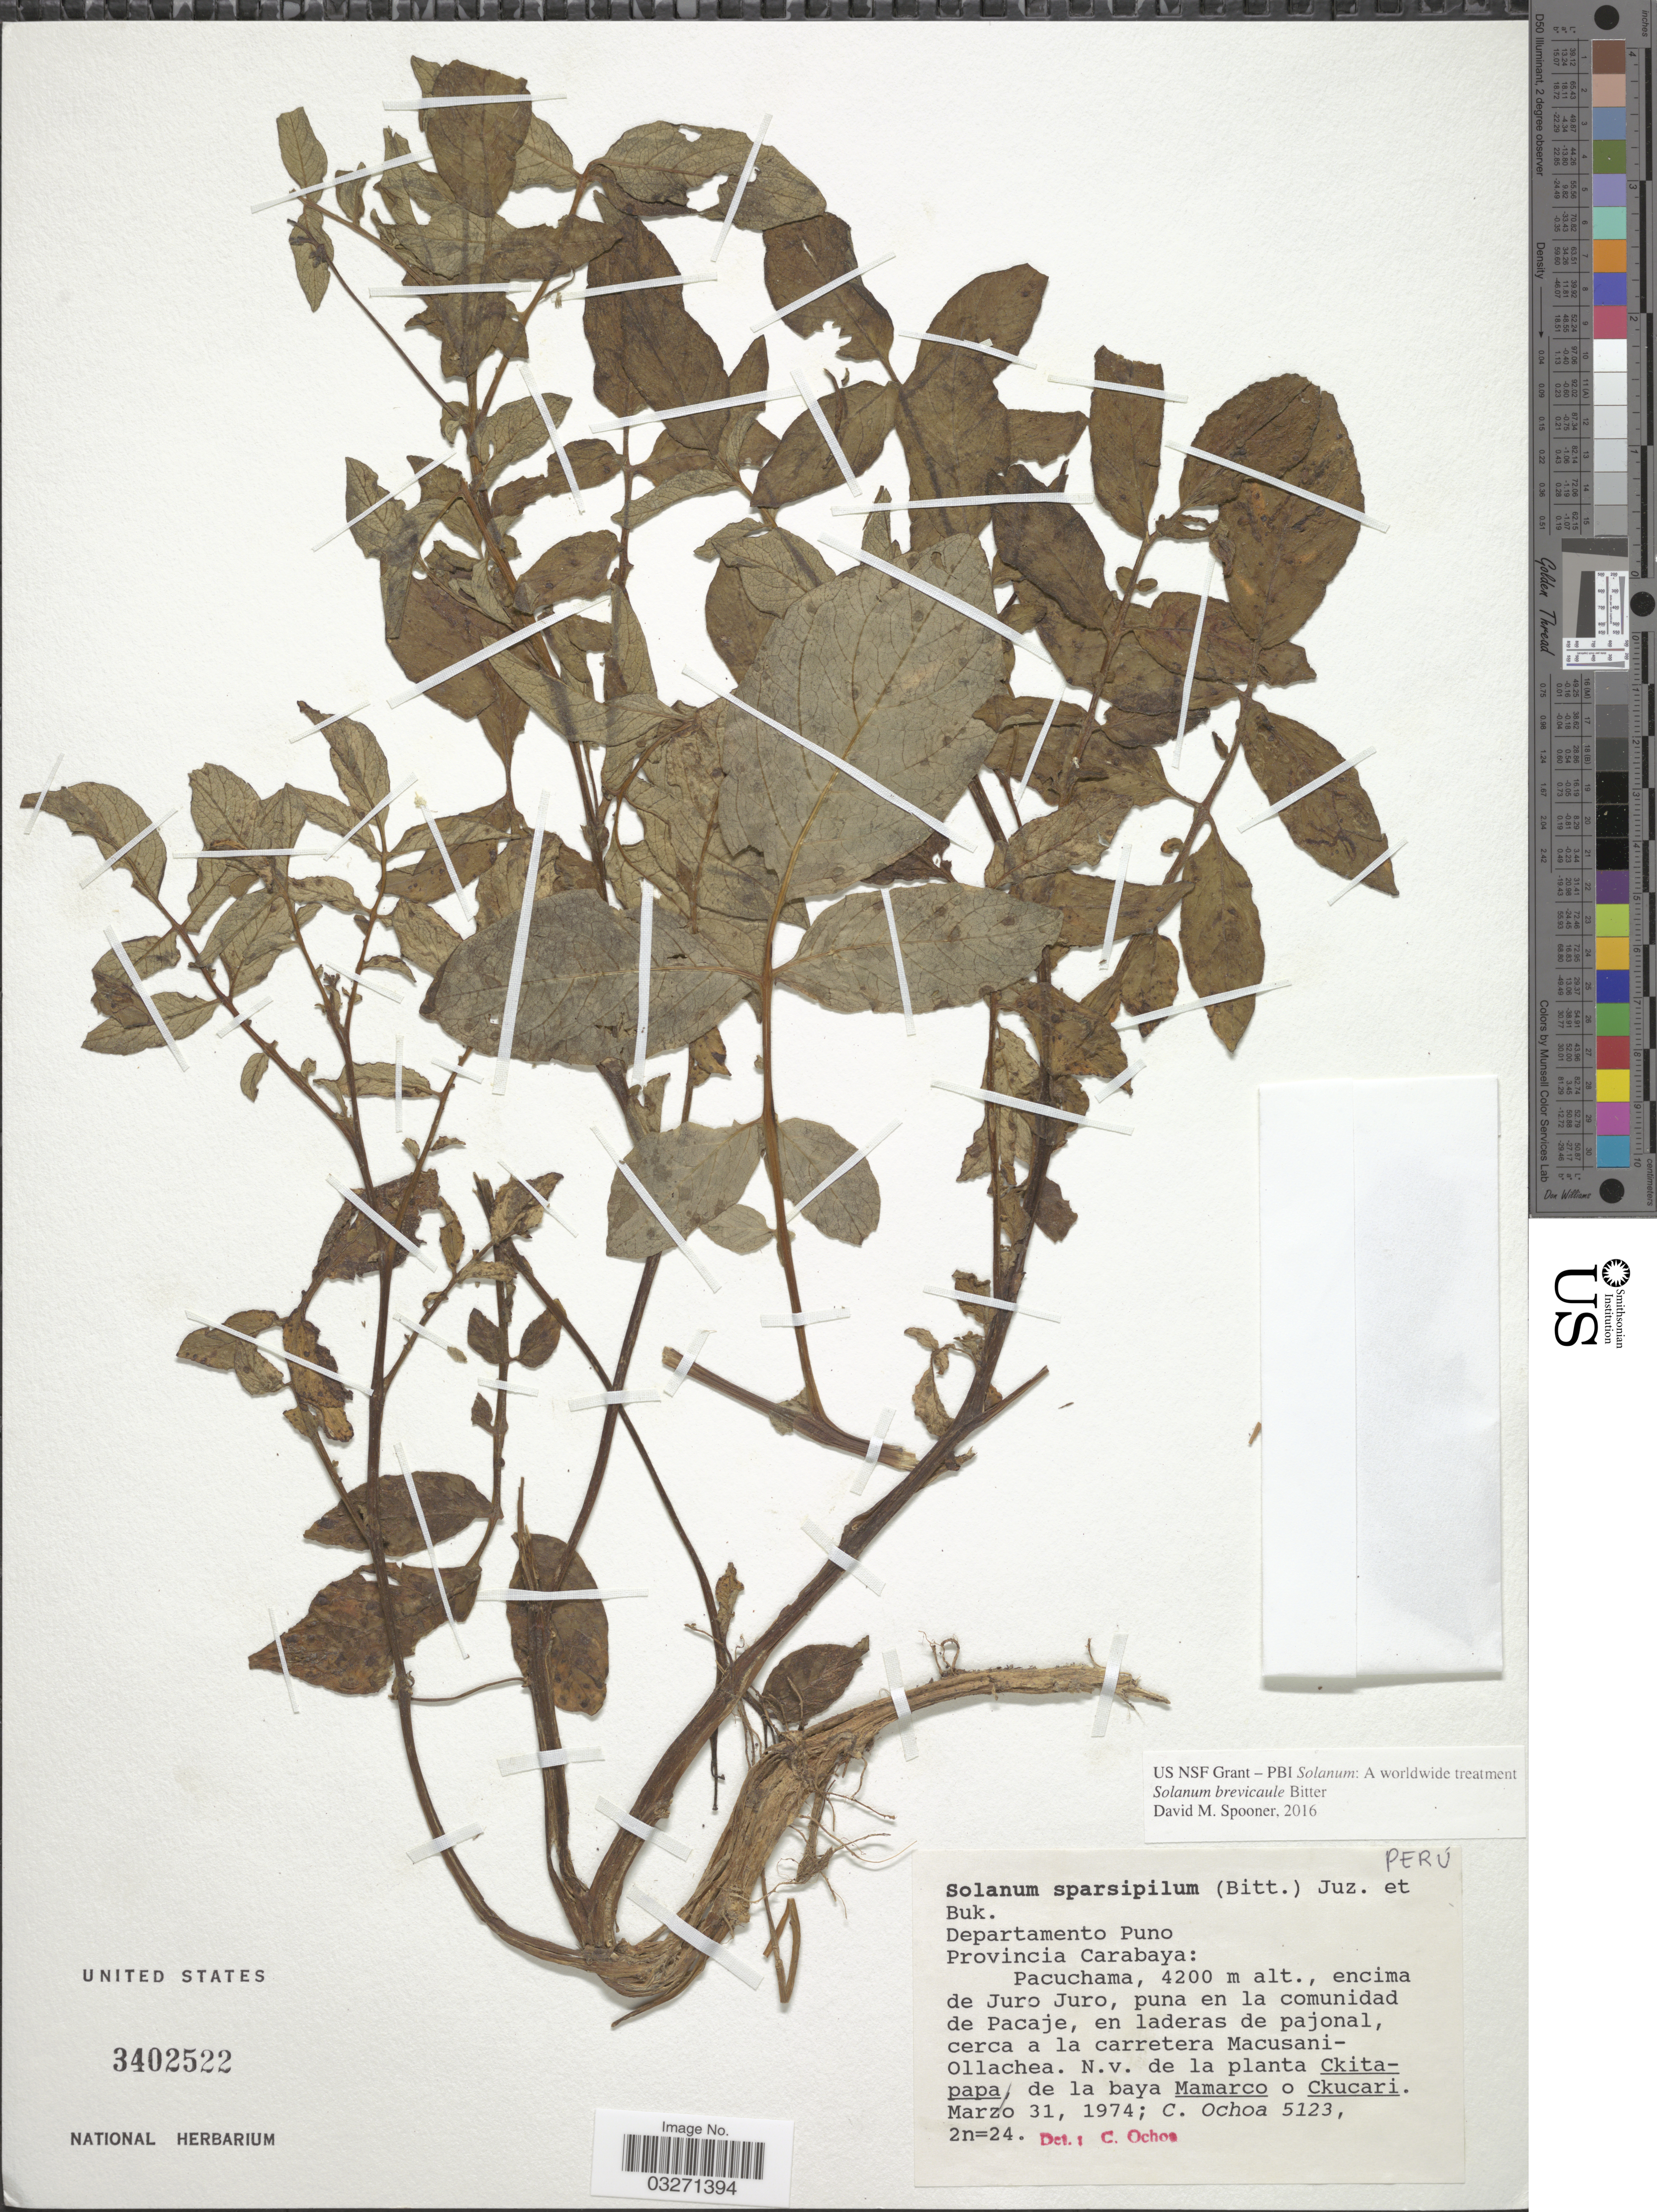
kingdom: Plantae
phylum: Tracheophyta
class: Magnoliopsida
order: Solanales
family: Solanaceae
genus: Solanum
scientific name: Solanum brevicaule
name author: Bitter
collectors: C. Ochoa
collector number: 5123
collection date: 1974-03-31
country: Peru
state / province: Puno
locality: Departamento Puno. Provincia Carabaya: Pacuchama, encima de Juro Juro, puna en la comunidad de Pacaje, en laderas de pajonal, cerca a la carretera Macusani-Ollachea.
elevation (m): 4200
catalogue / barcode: US 3402522